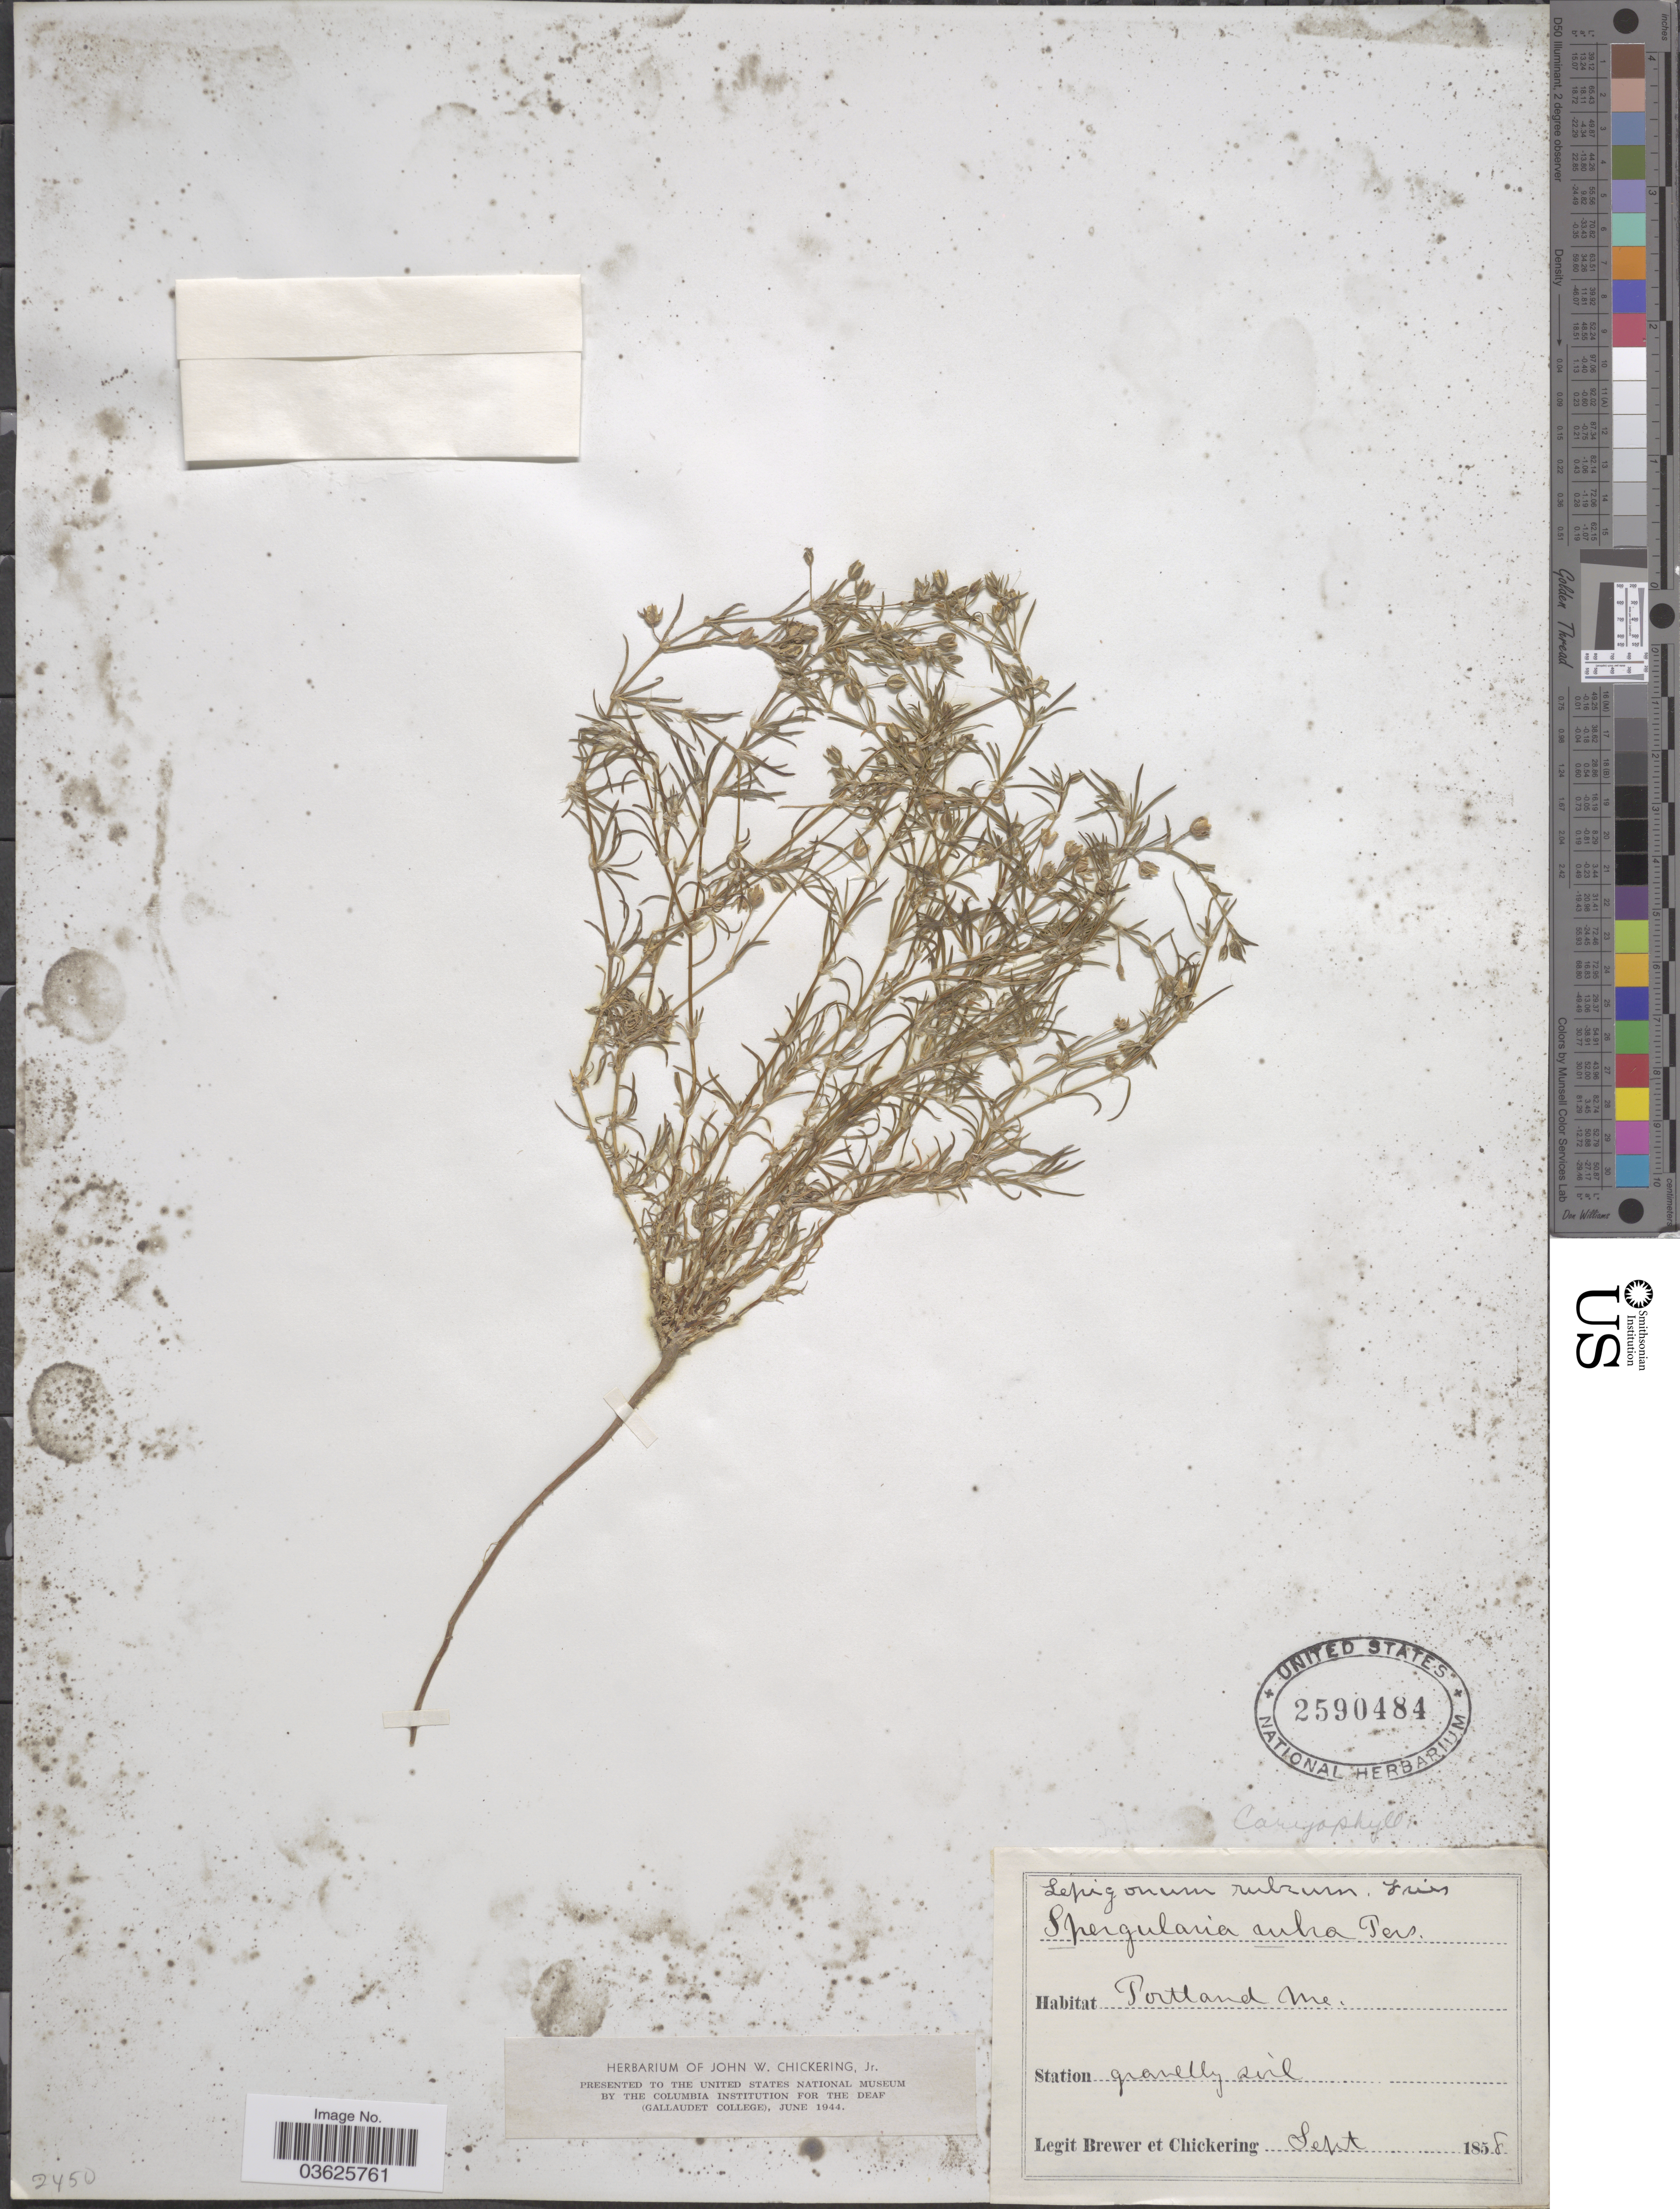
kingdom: Plantae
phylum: Tracheophyta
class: Magnoliopsida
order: Caryophyllales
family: Caryophyllaceae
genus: Spergularia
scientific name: Spergularia rubra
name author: (L.) J. Presl & C. Presl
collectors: -. Brewer & -. Chickering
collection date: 1858-09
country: United States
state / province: Maine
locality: Portland.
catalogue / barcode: US 2590484